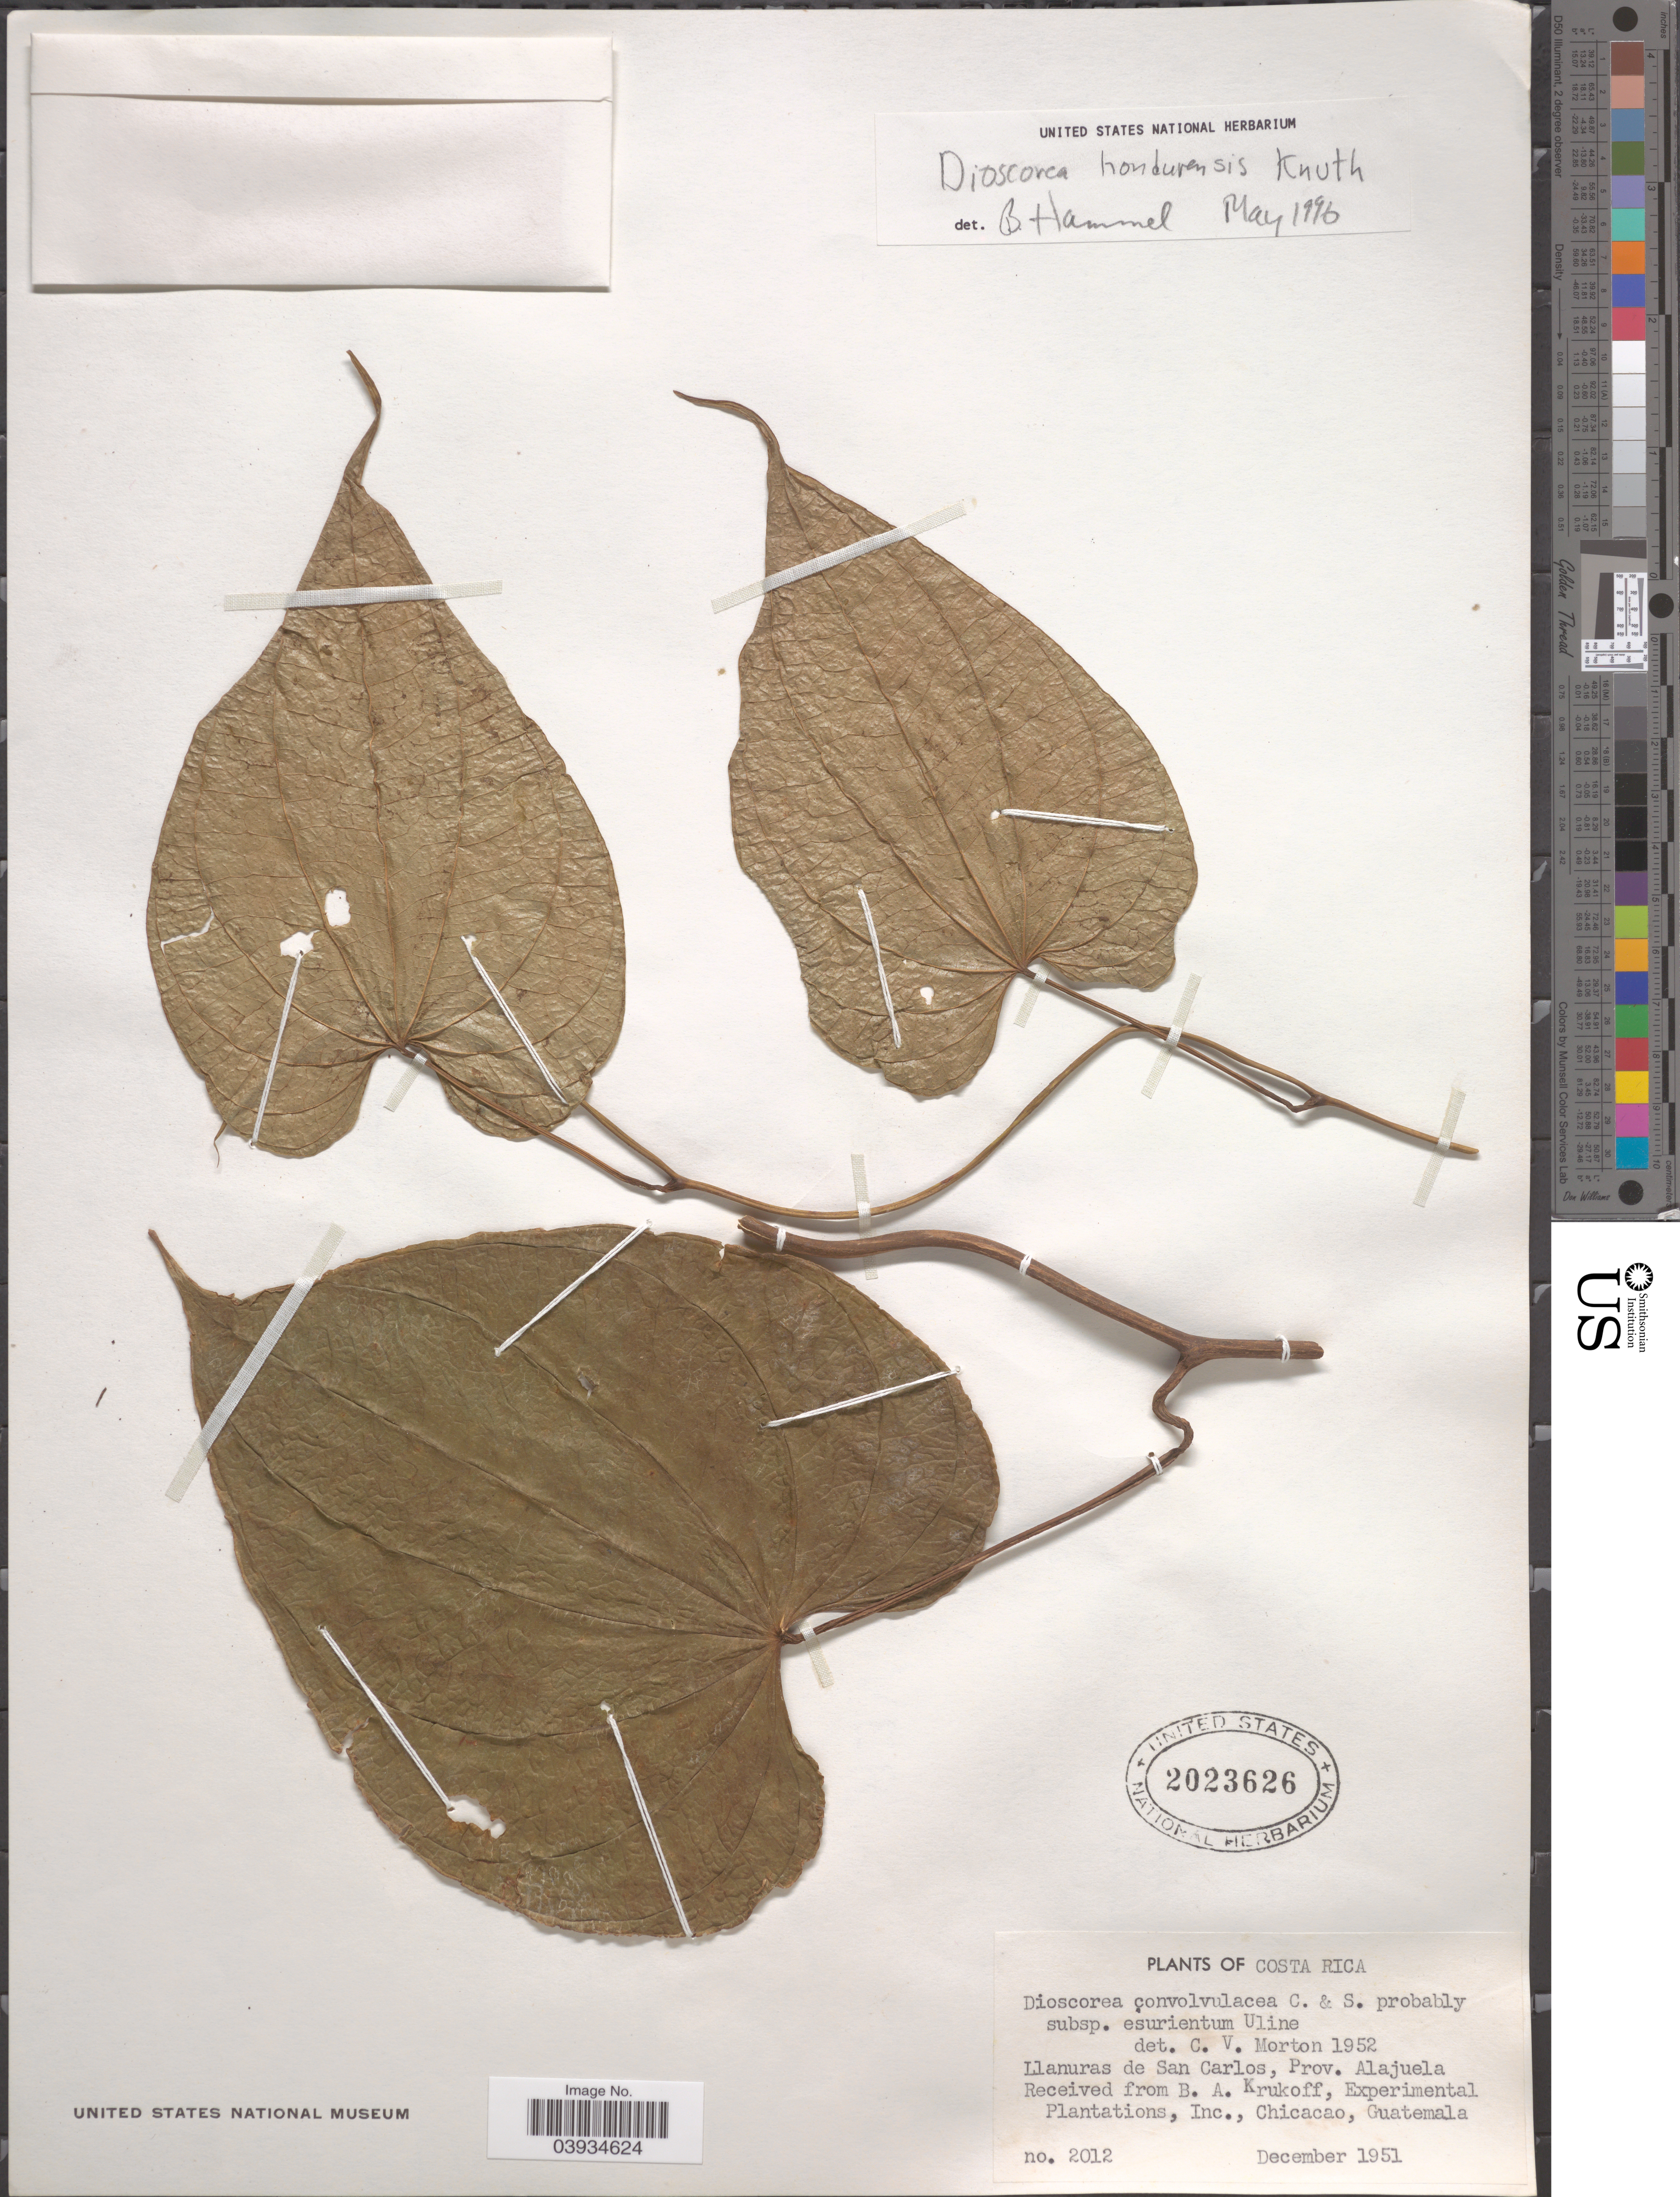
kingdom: Plantae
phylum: Tracheophyta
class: Liliopsida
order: Dioscoreales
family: Dioscoreaceae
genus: Dioscorea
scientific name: Dioscorea hondurensis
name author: R. Knuth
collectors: B. A. Krukoff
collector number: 2012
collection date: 1951-12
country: Costa Rica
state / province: Alajuela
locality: Llanuras de San Carlos.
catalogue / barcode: US 2023626